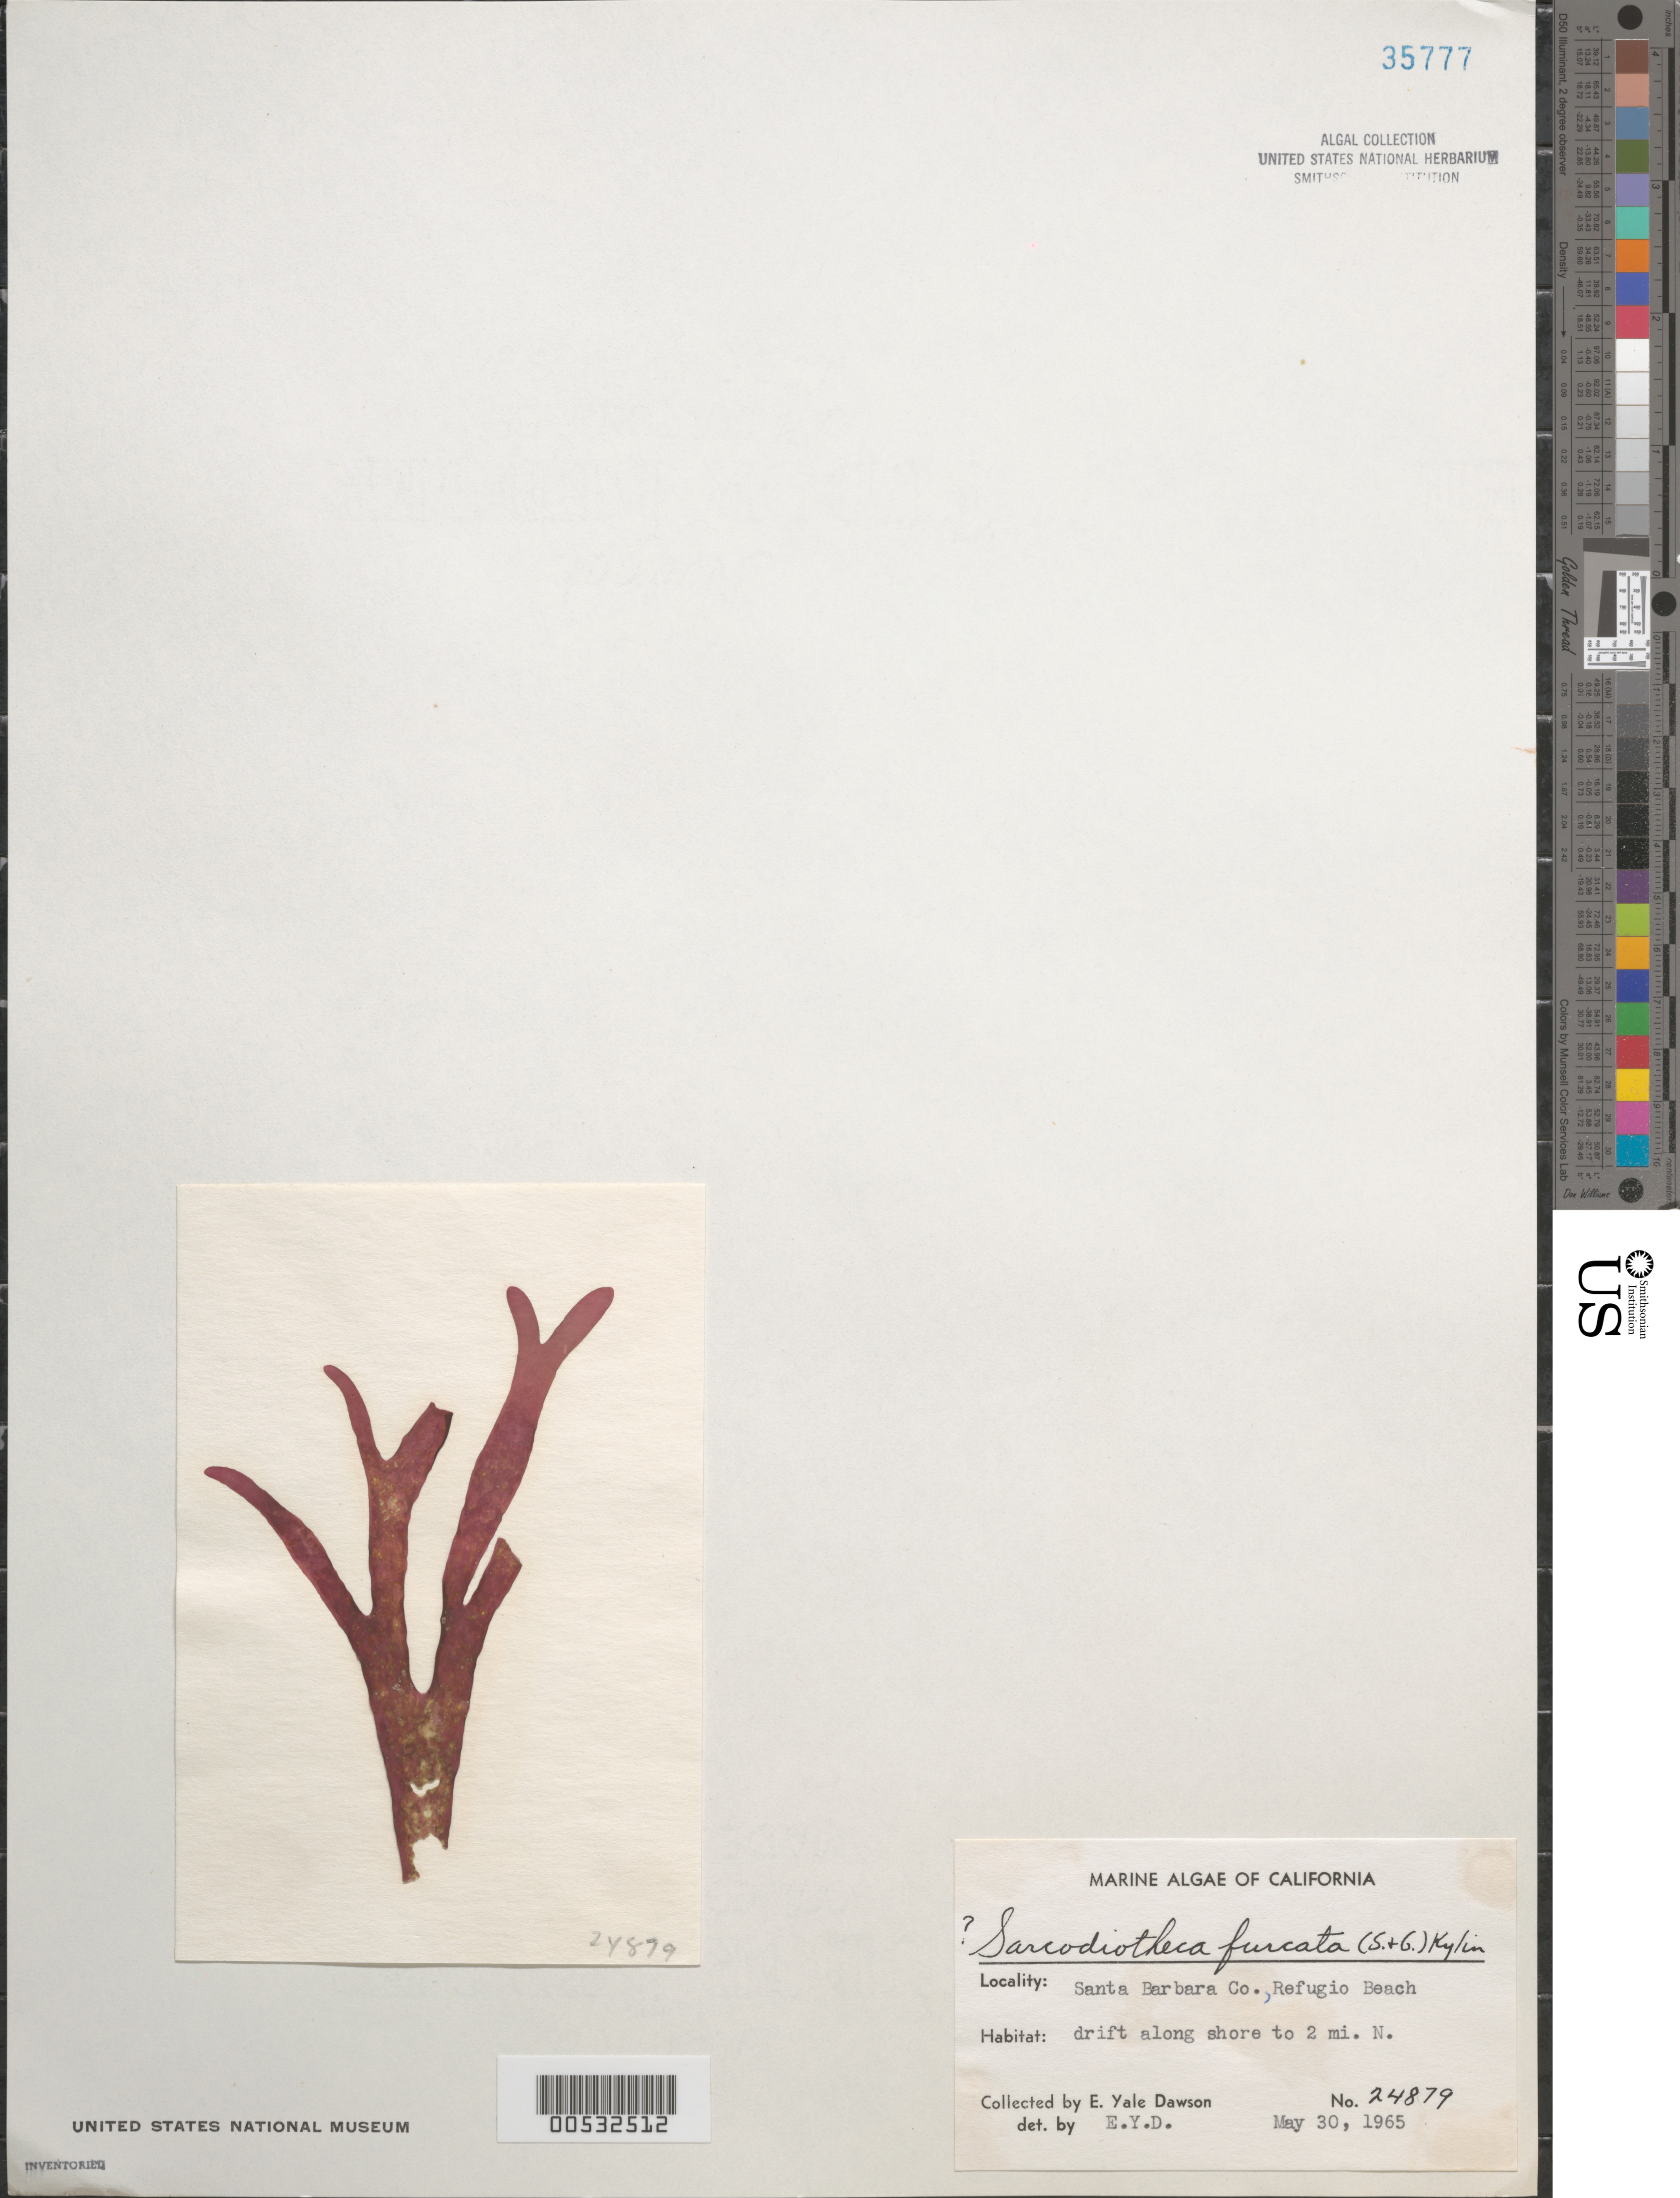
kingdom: Plantae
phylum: Rhodophyta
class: Florideophyceae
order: Gigartinales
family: Solieriaceae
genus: Sarcodiotheca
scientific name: Sarcodiotheca furcata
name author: (Setch. & N.L. Gardner) Kylin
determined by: Dawson, E. Y.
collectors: E. Y. Dawson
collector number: EYD 24879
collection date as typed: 30 May 1965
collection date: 1965-05-30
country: United States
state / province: California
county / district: Santa Barbara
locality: Refugio Beach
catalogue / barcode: US 35777